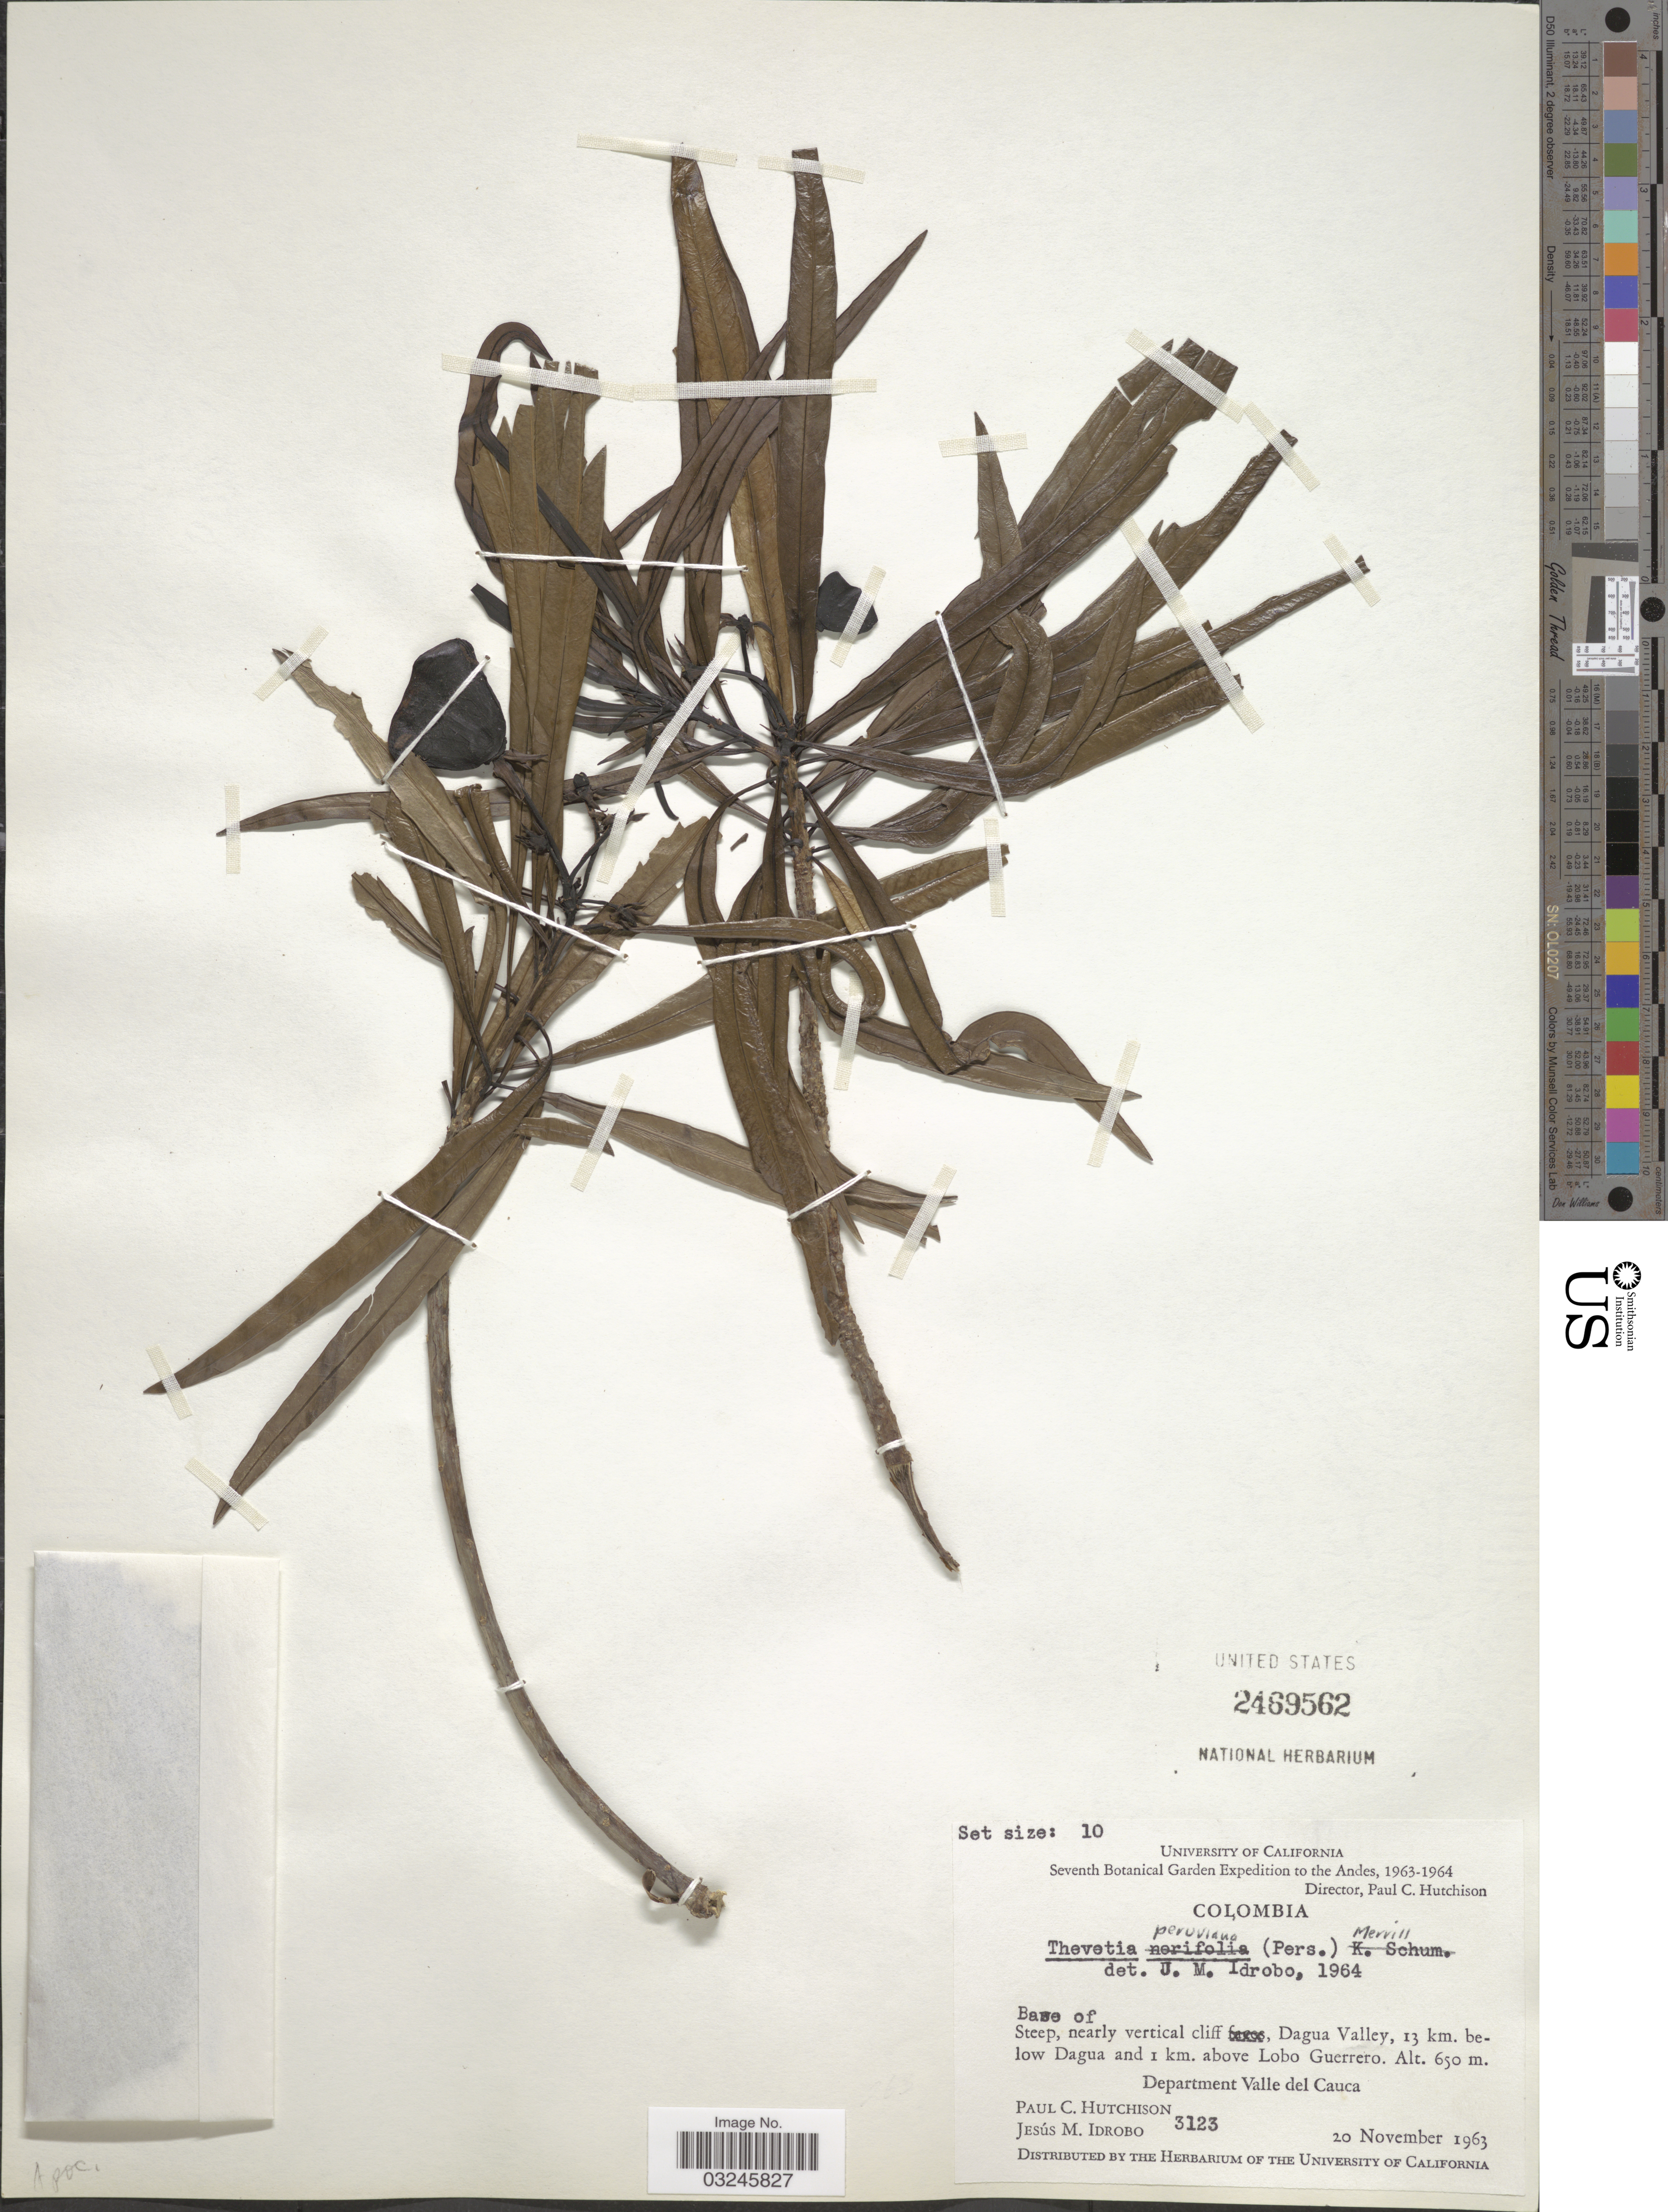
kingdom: Plantae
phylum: Tracheophyta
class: Magnoliopsida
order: Gentianales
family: Apocynaceae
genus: Thevetia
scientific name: Thevetia peruviana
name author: (Pers.) K. Schum.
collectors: P. C. Hutchison & J. M. Idrobo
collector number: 3123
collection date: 1963-11-20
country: Colombia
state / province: Valle del Cauca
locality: The Andes, Base of Steep, vertical cliff, Dagua Valley, 13 km. below Dagua and 1 km. above Lobo Guerrero, Department Valle del Cauca.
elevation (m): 650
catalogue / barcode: US 2469562